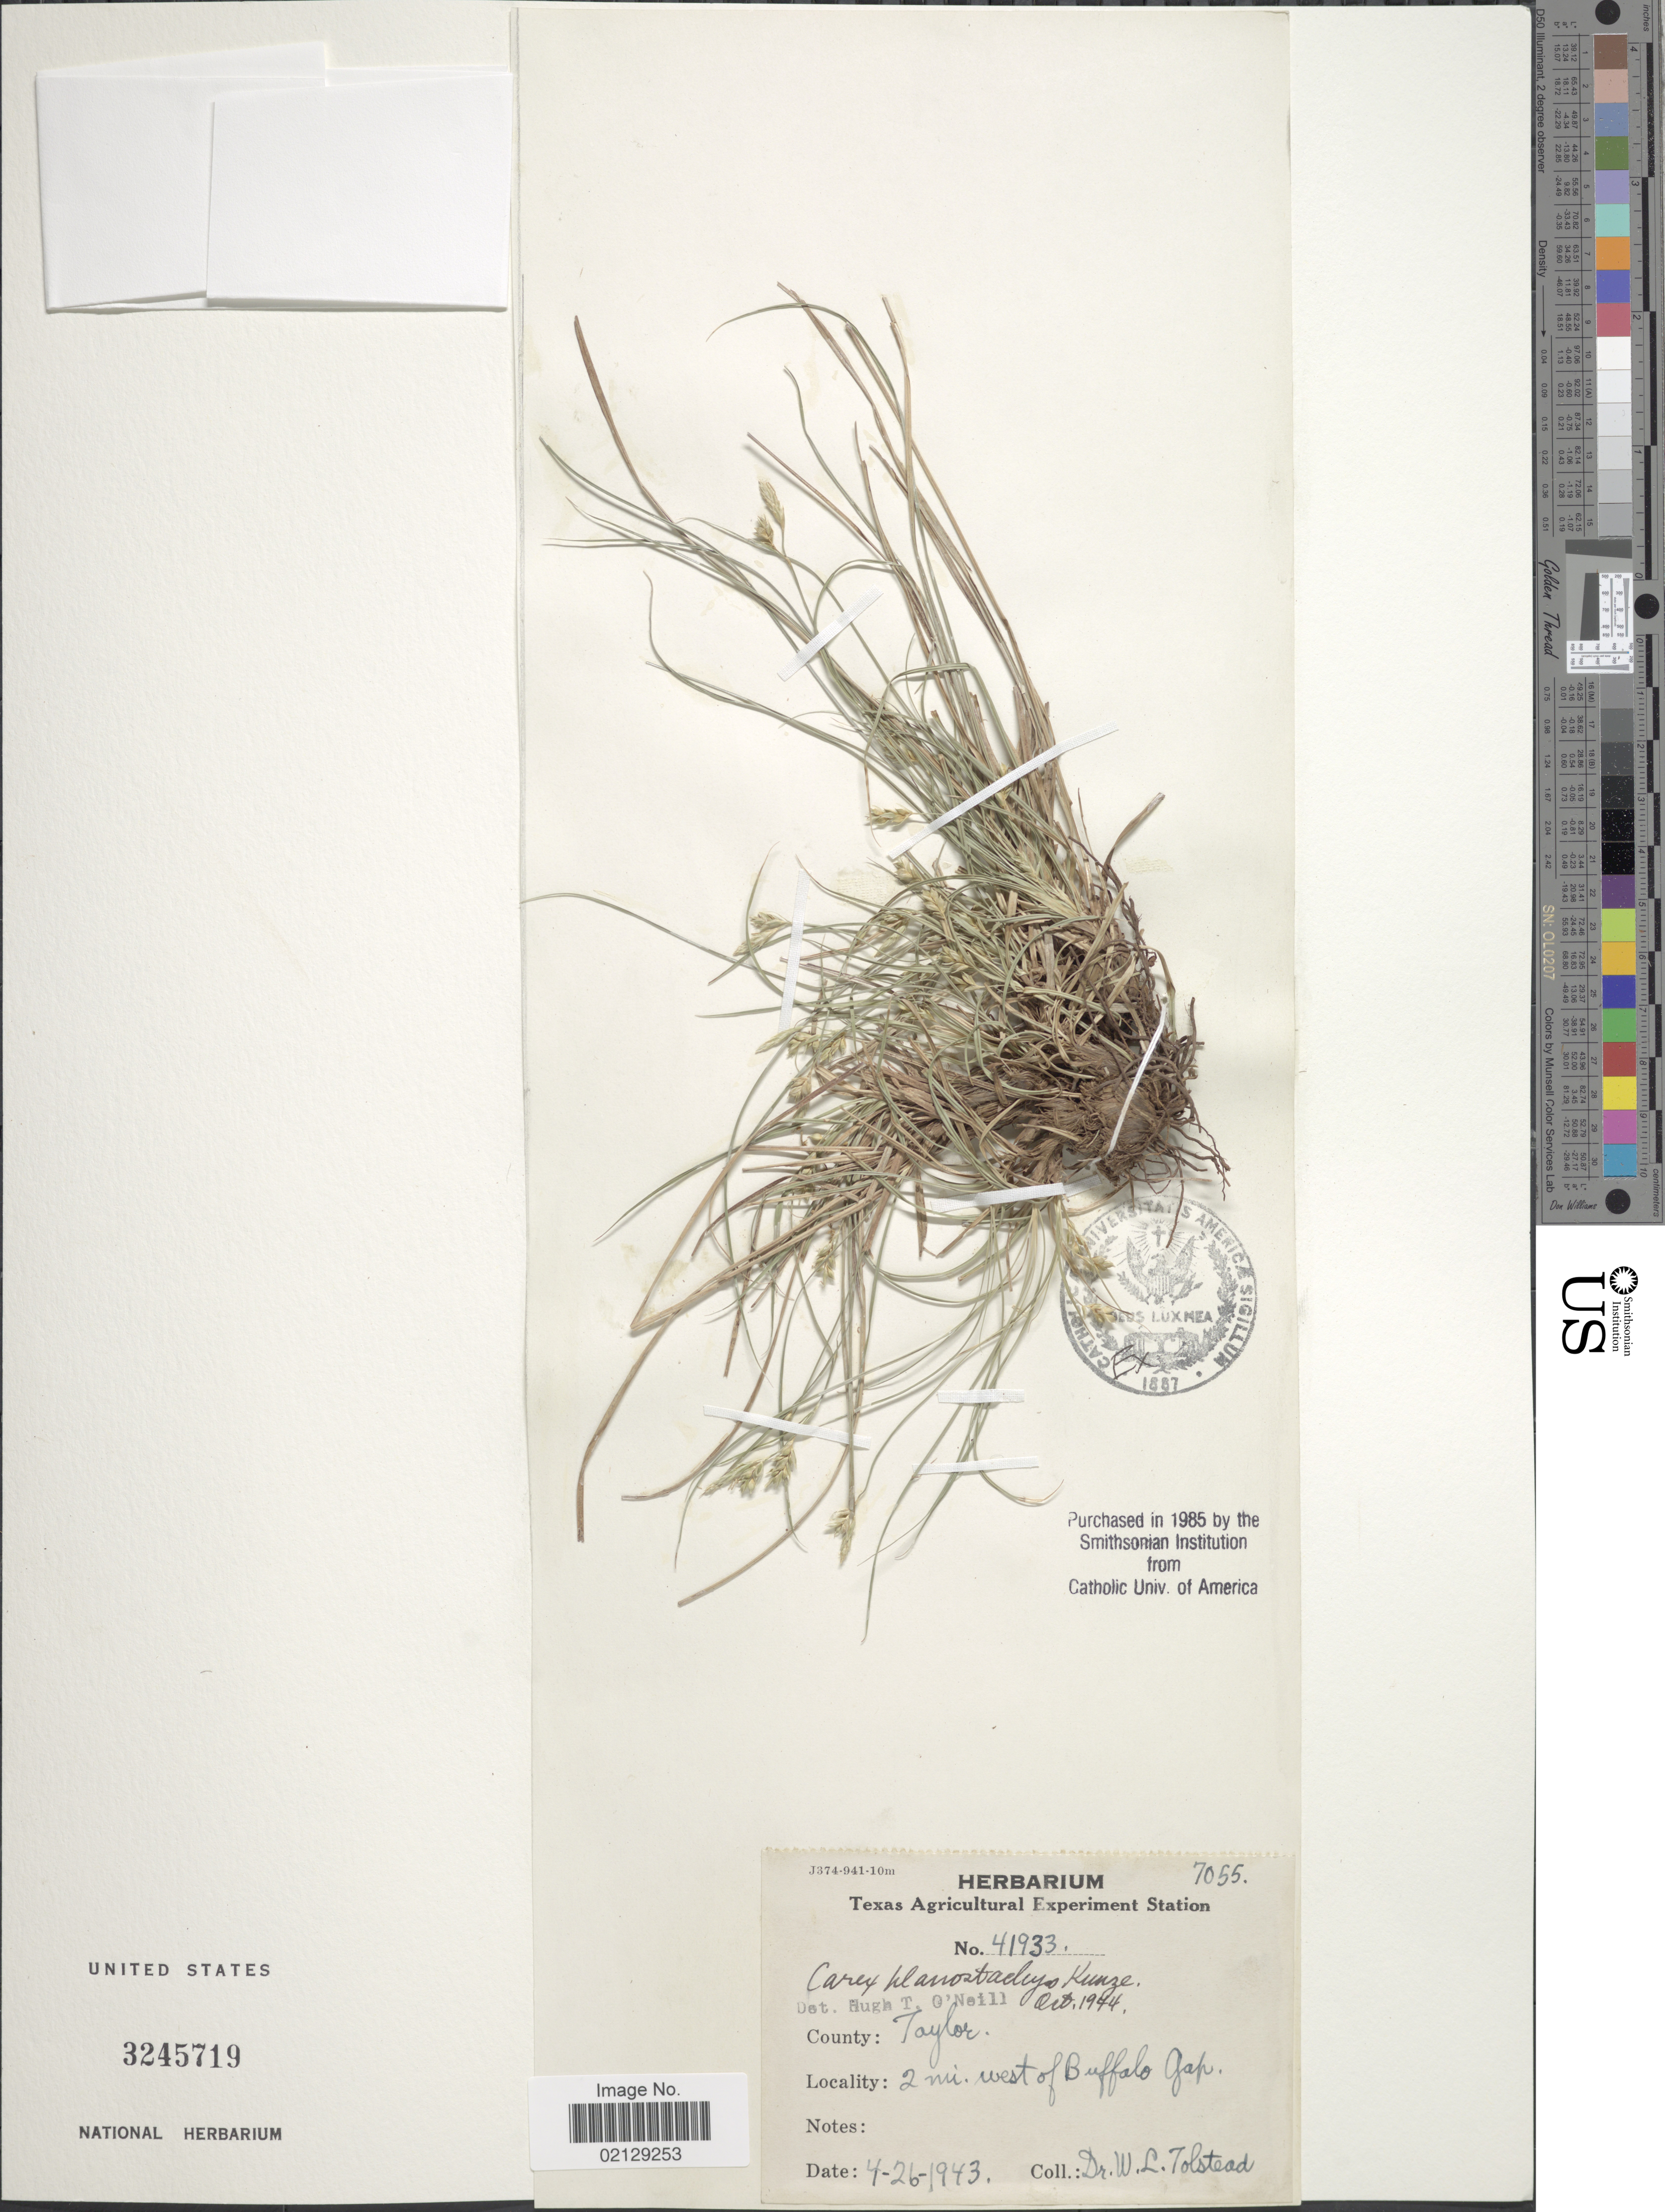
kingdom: Plantae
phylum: Tracheophyta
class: Liliopsida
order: Poales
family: Cyperaceae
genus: Carex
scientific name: Carex planostachys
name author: Kunze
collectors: W. Tolstead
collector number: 41933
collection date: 1943-04-26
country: United States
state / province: Texas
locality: County Taylor, 2 mi, west of Buffalo Gap.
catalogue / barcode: US 3245719